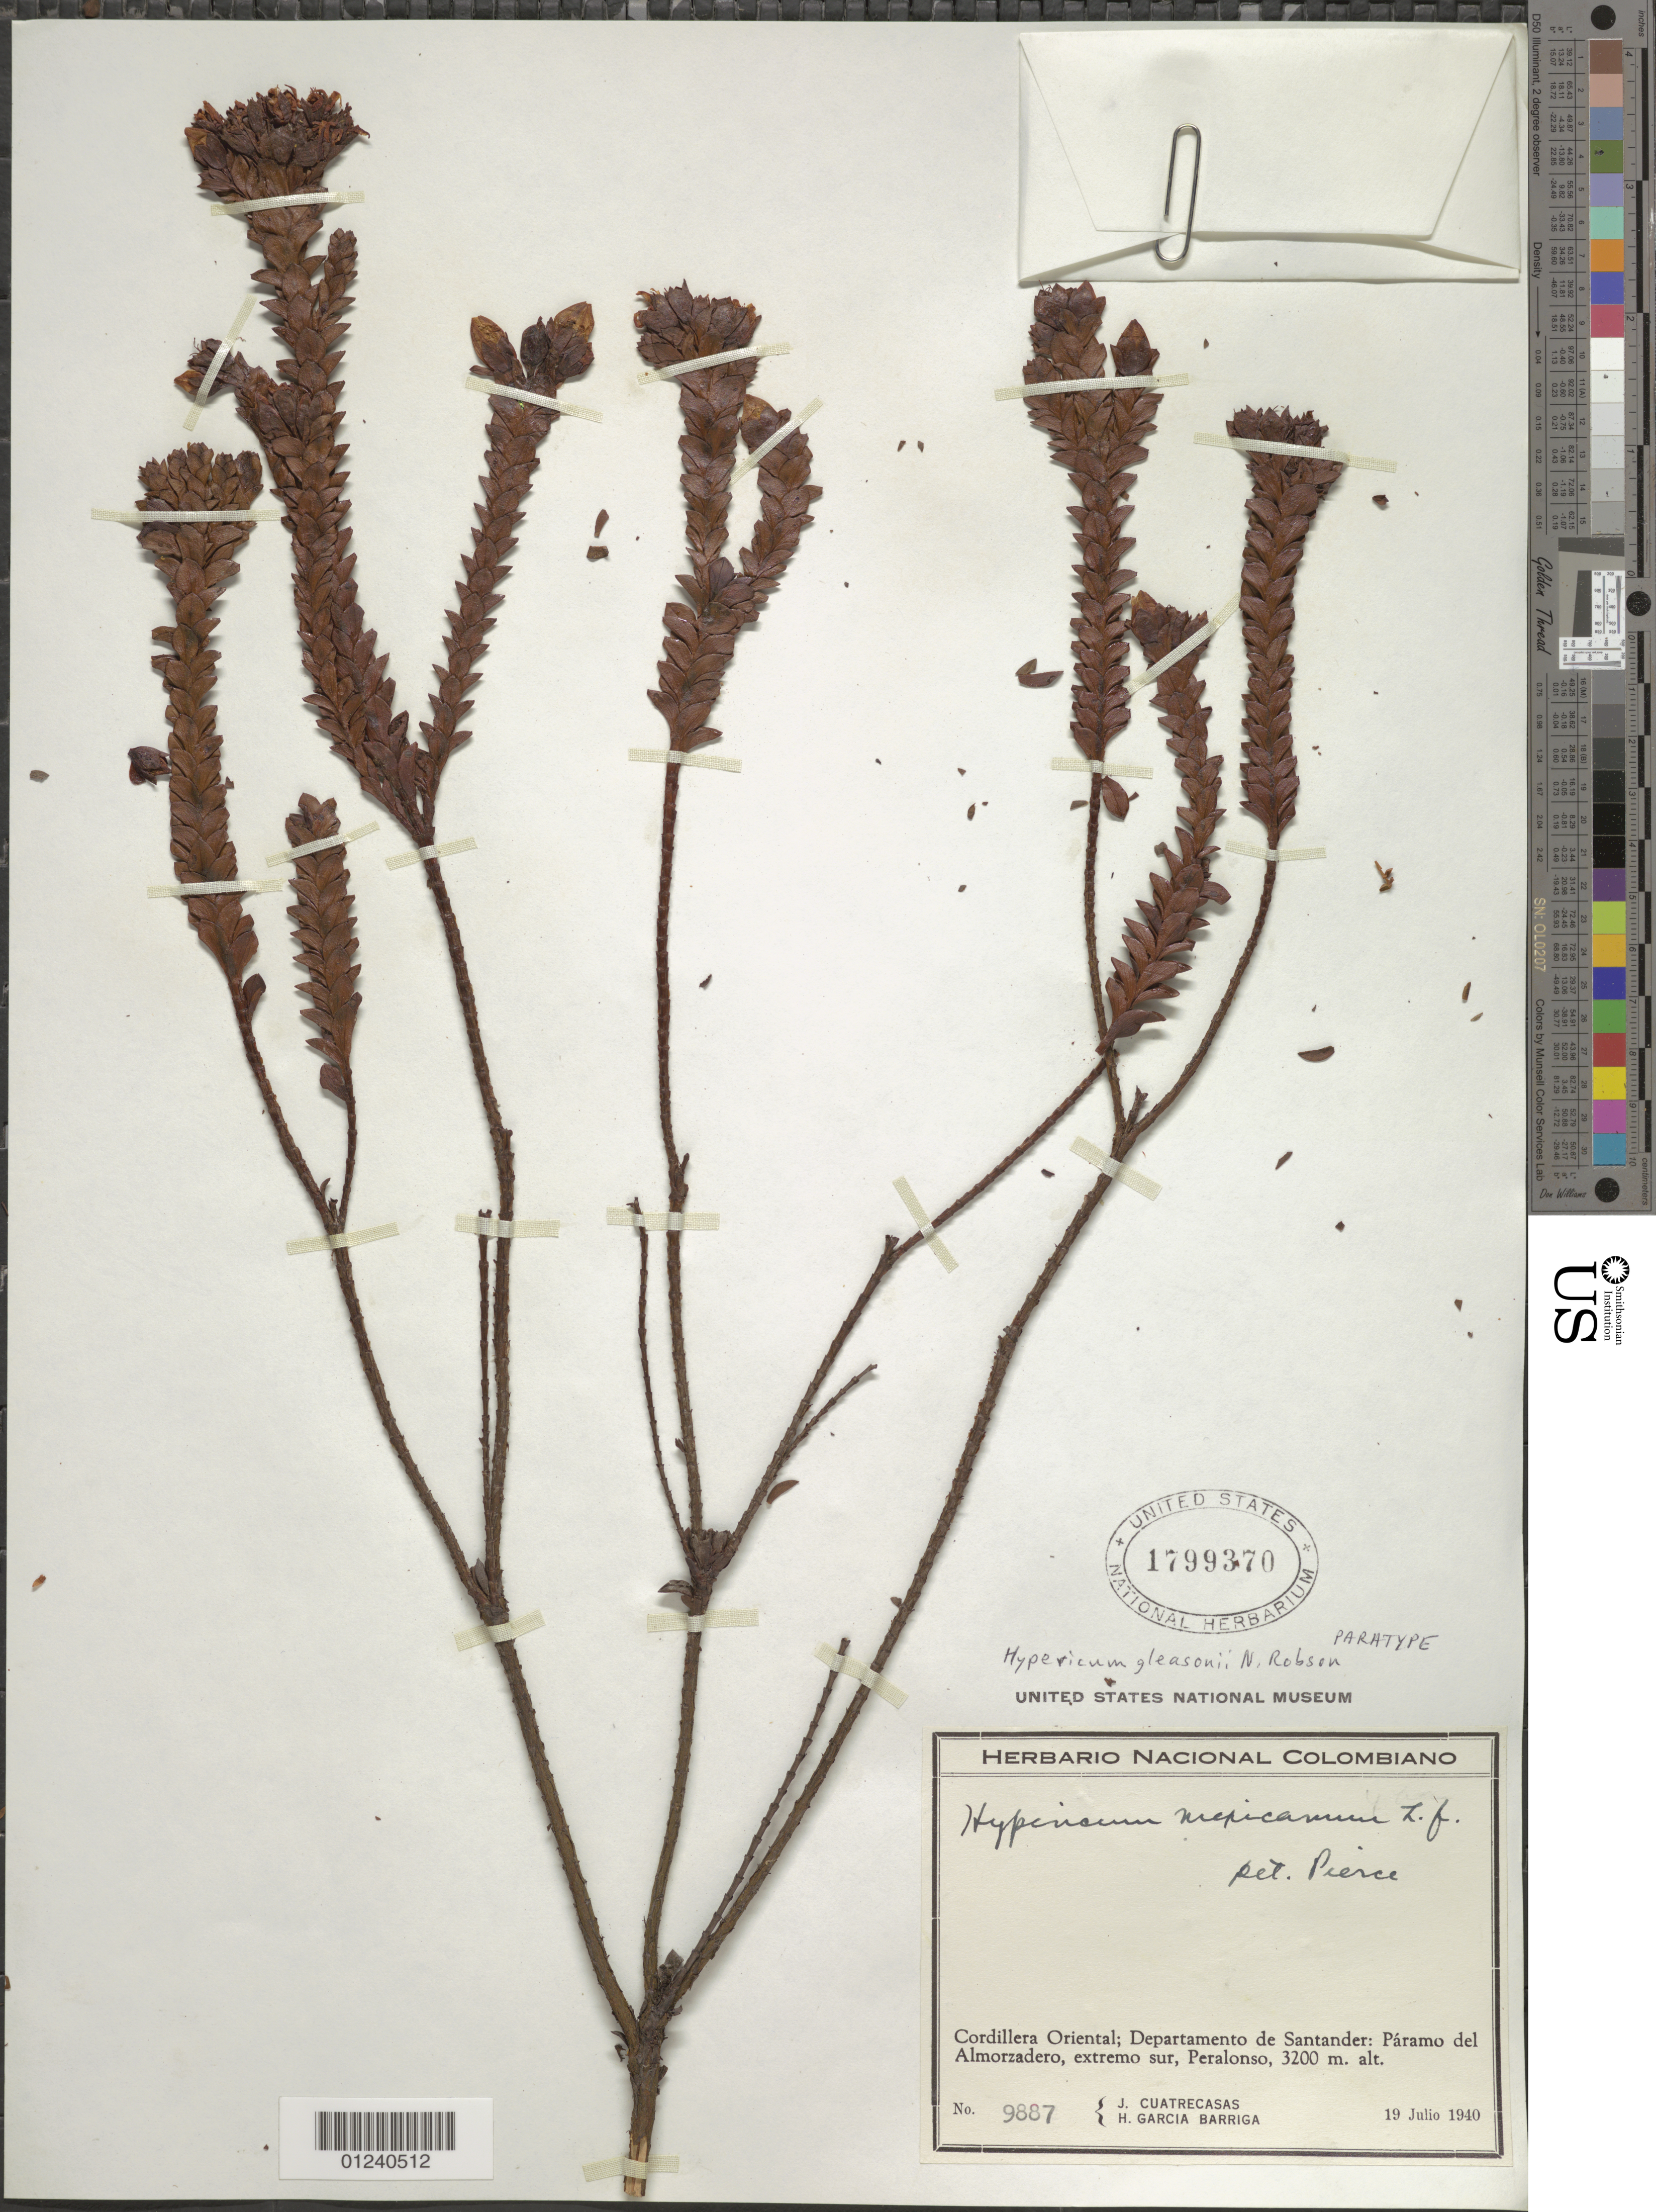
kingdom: Plantae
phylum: Tracheophyta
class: Magnoliopsida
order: Malpighiales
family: Hypericaceae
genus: Hypericum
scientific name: Hypericum gleasonii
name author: N. Robson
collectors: J. Cuatrecasas & H. García Barriga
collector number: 9887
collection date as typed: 19 Jul 1940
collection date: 1940-07-19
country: Colombia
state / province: Santander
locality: Cordillera Oriental, Paramo del Almorzadero, extremo sur, Peralonso.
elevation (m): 3200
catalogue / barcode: US 1799370